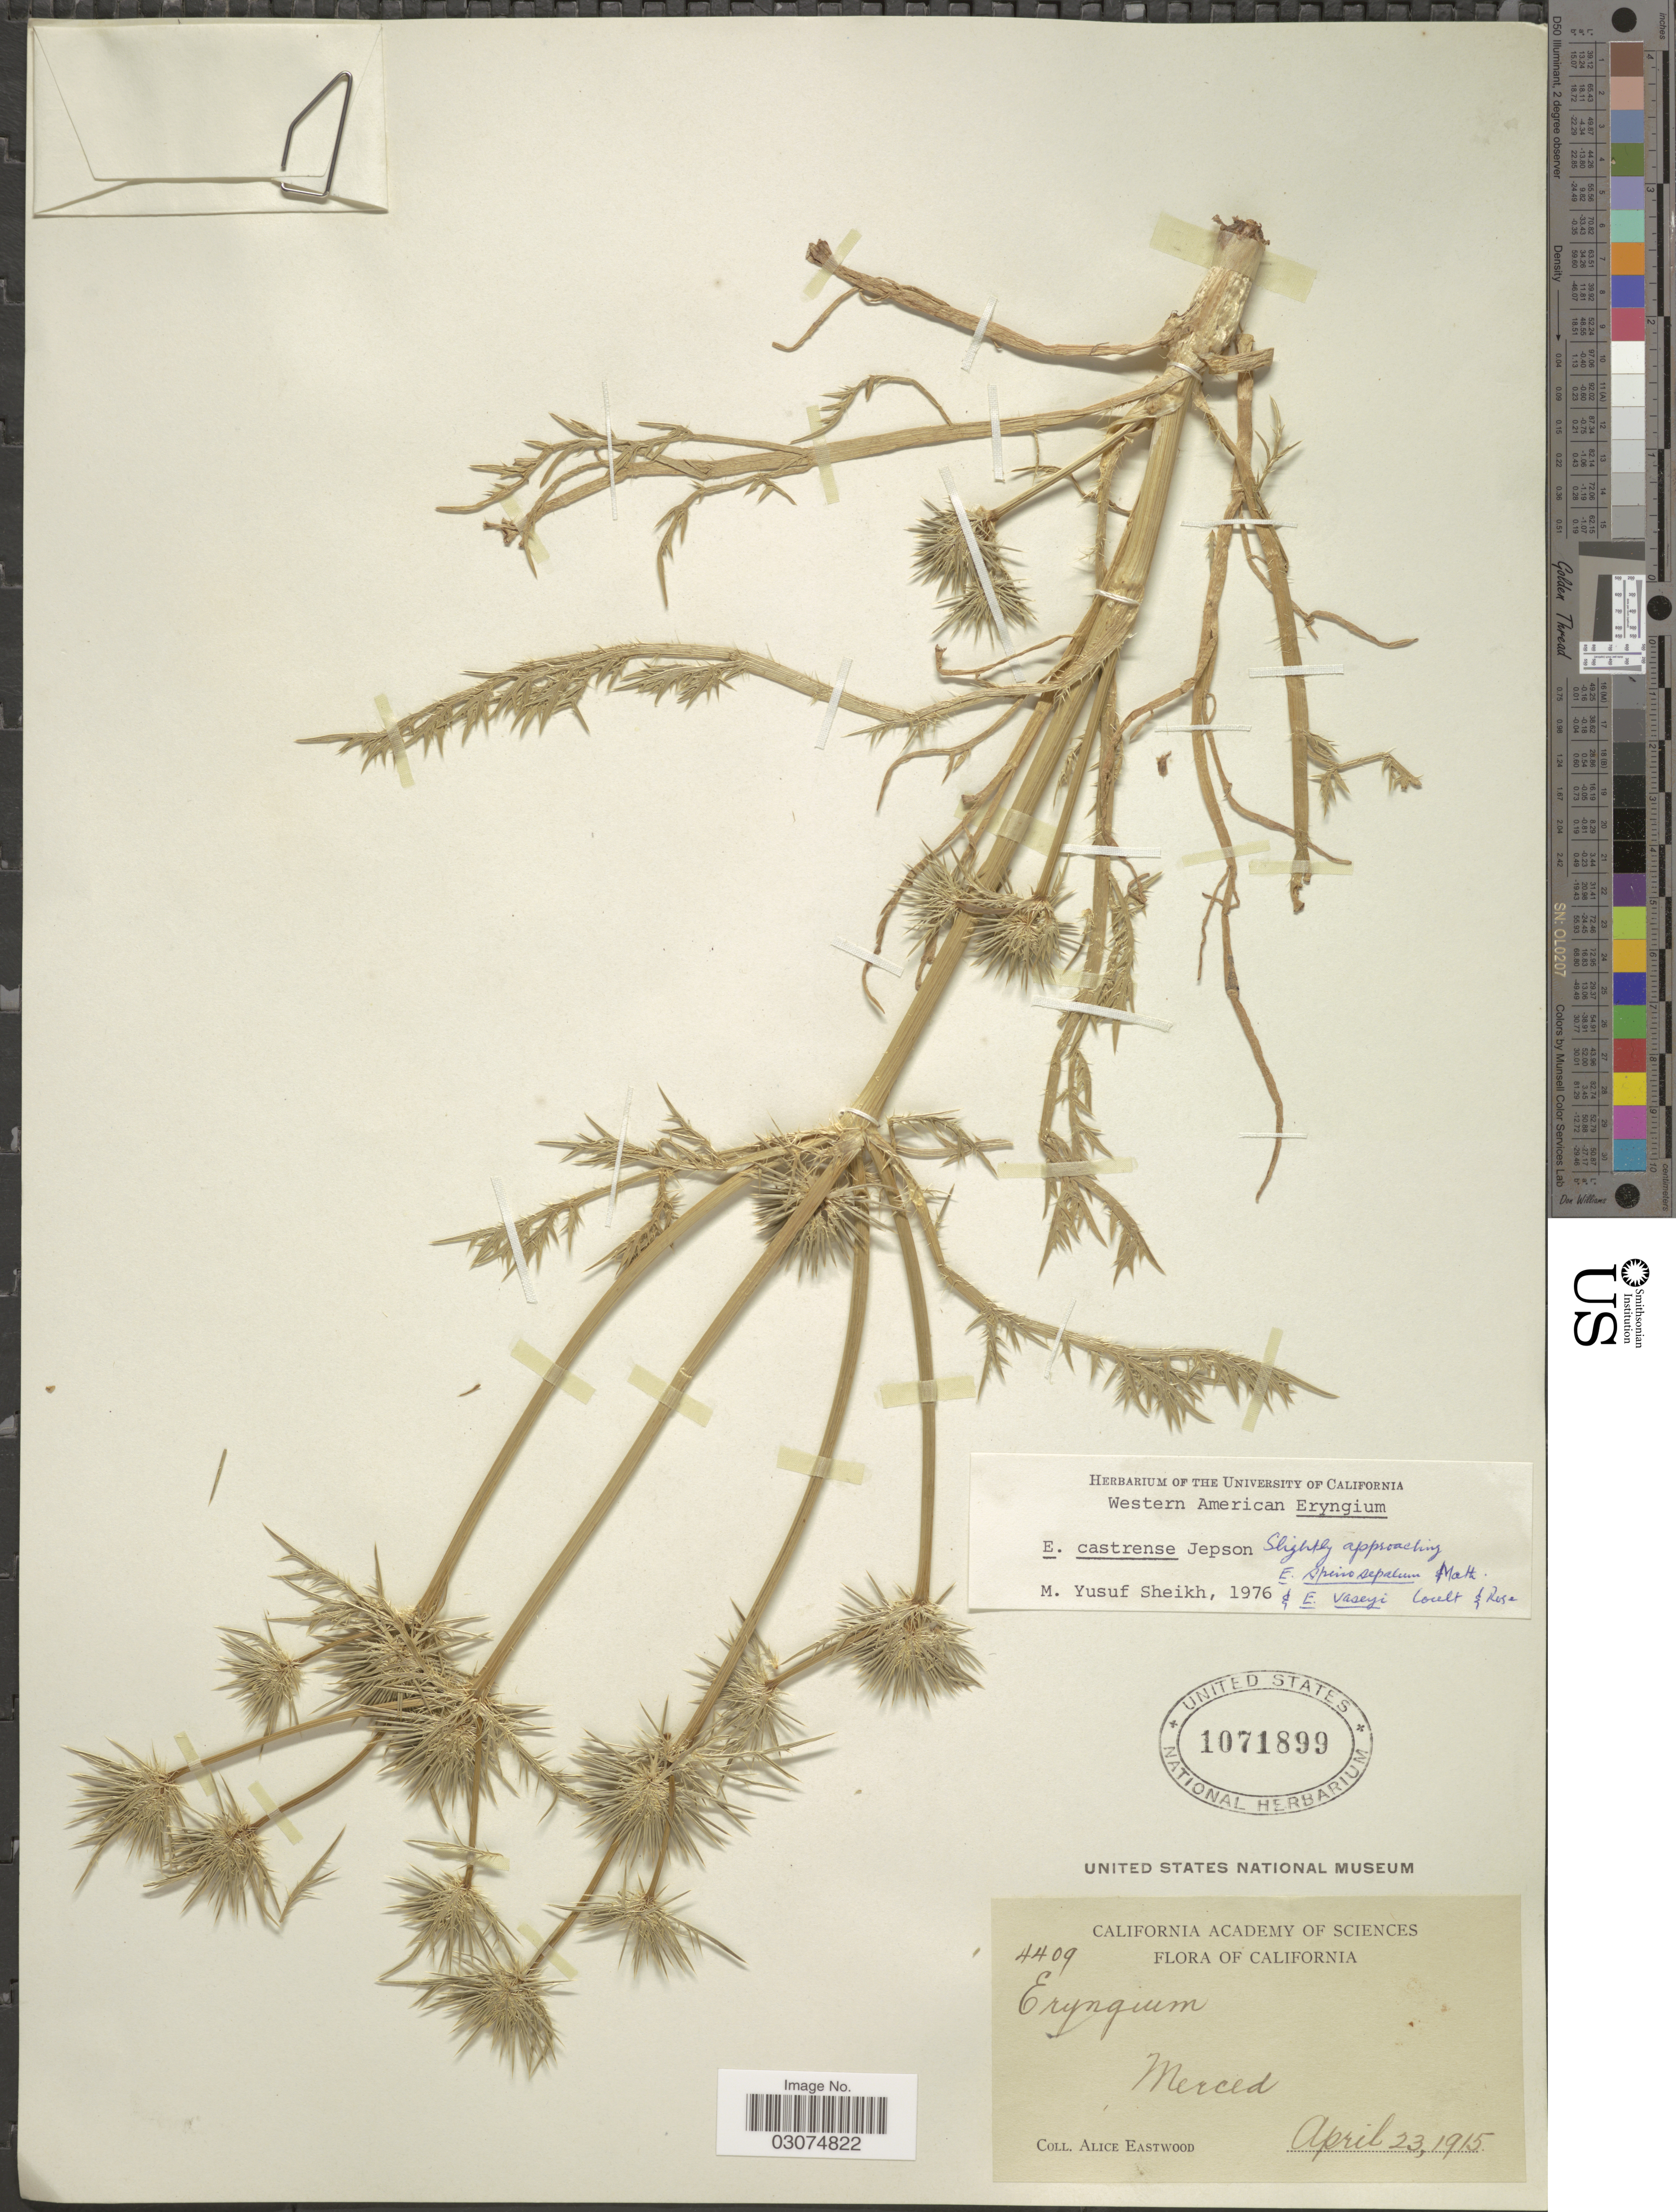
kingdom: Plantae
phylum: Tracheophyta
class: Magnoliopsida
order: Apiales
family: Apiaceae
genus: Eryngium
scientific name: Eryngium castrense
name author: Jeps.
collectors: A. Eastwood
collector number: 4409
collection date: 1915-04-23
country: United States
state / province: California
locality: Merced.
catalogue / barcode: US 1071899